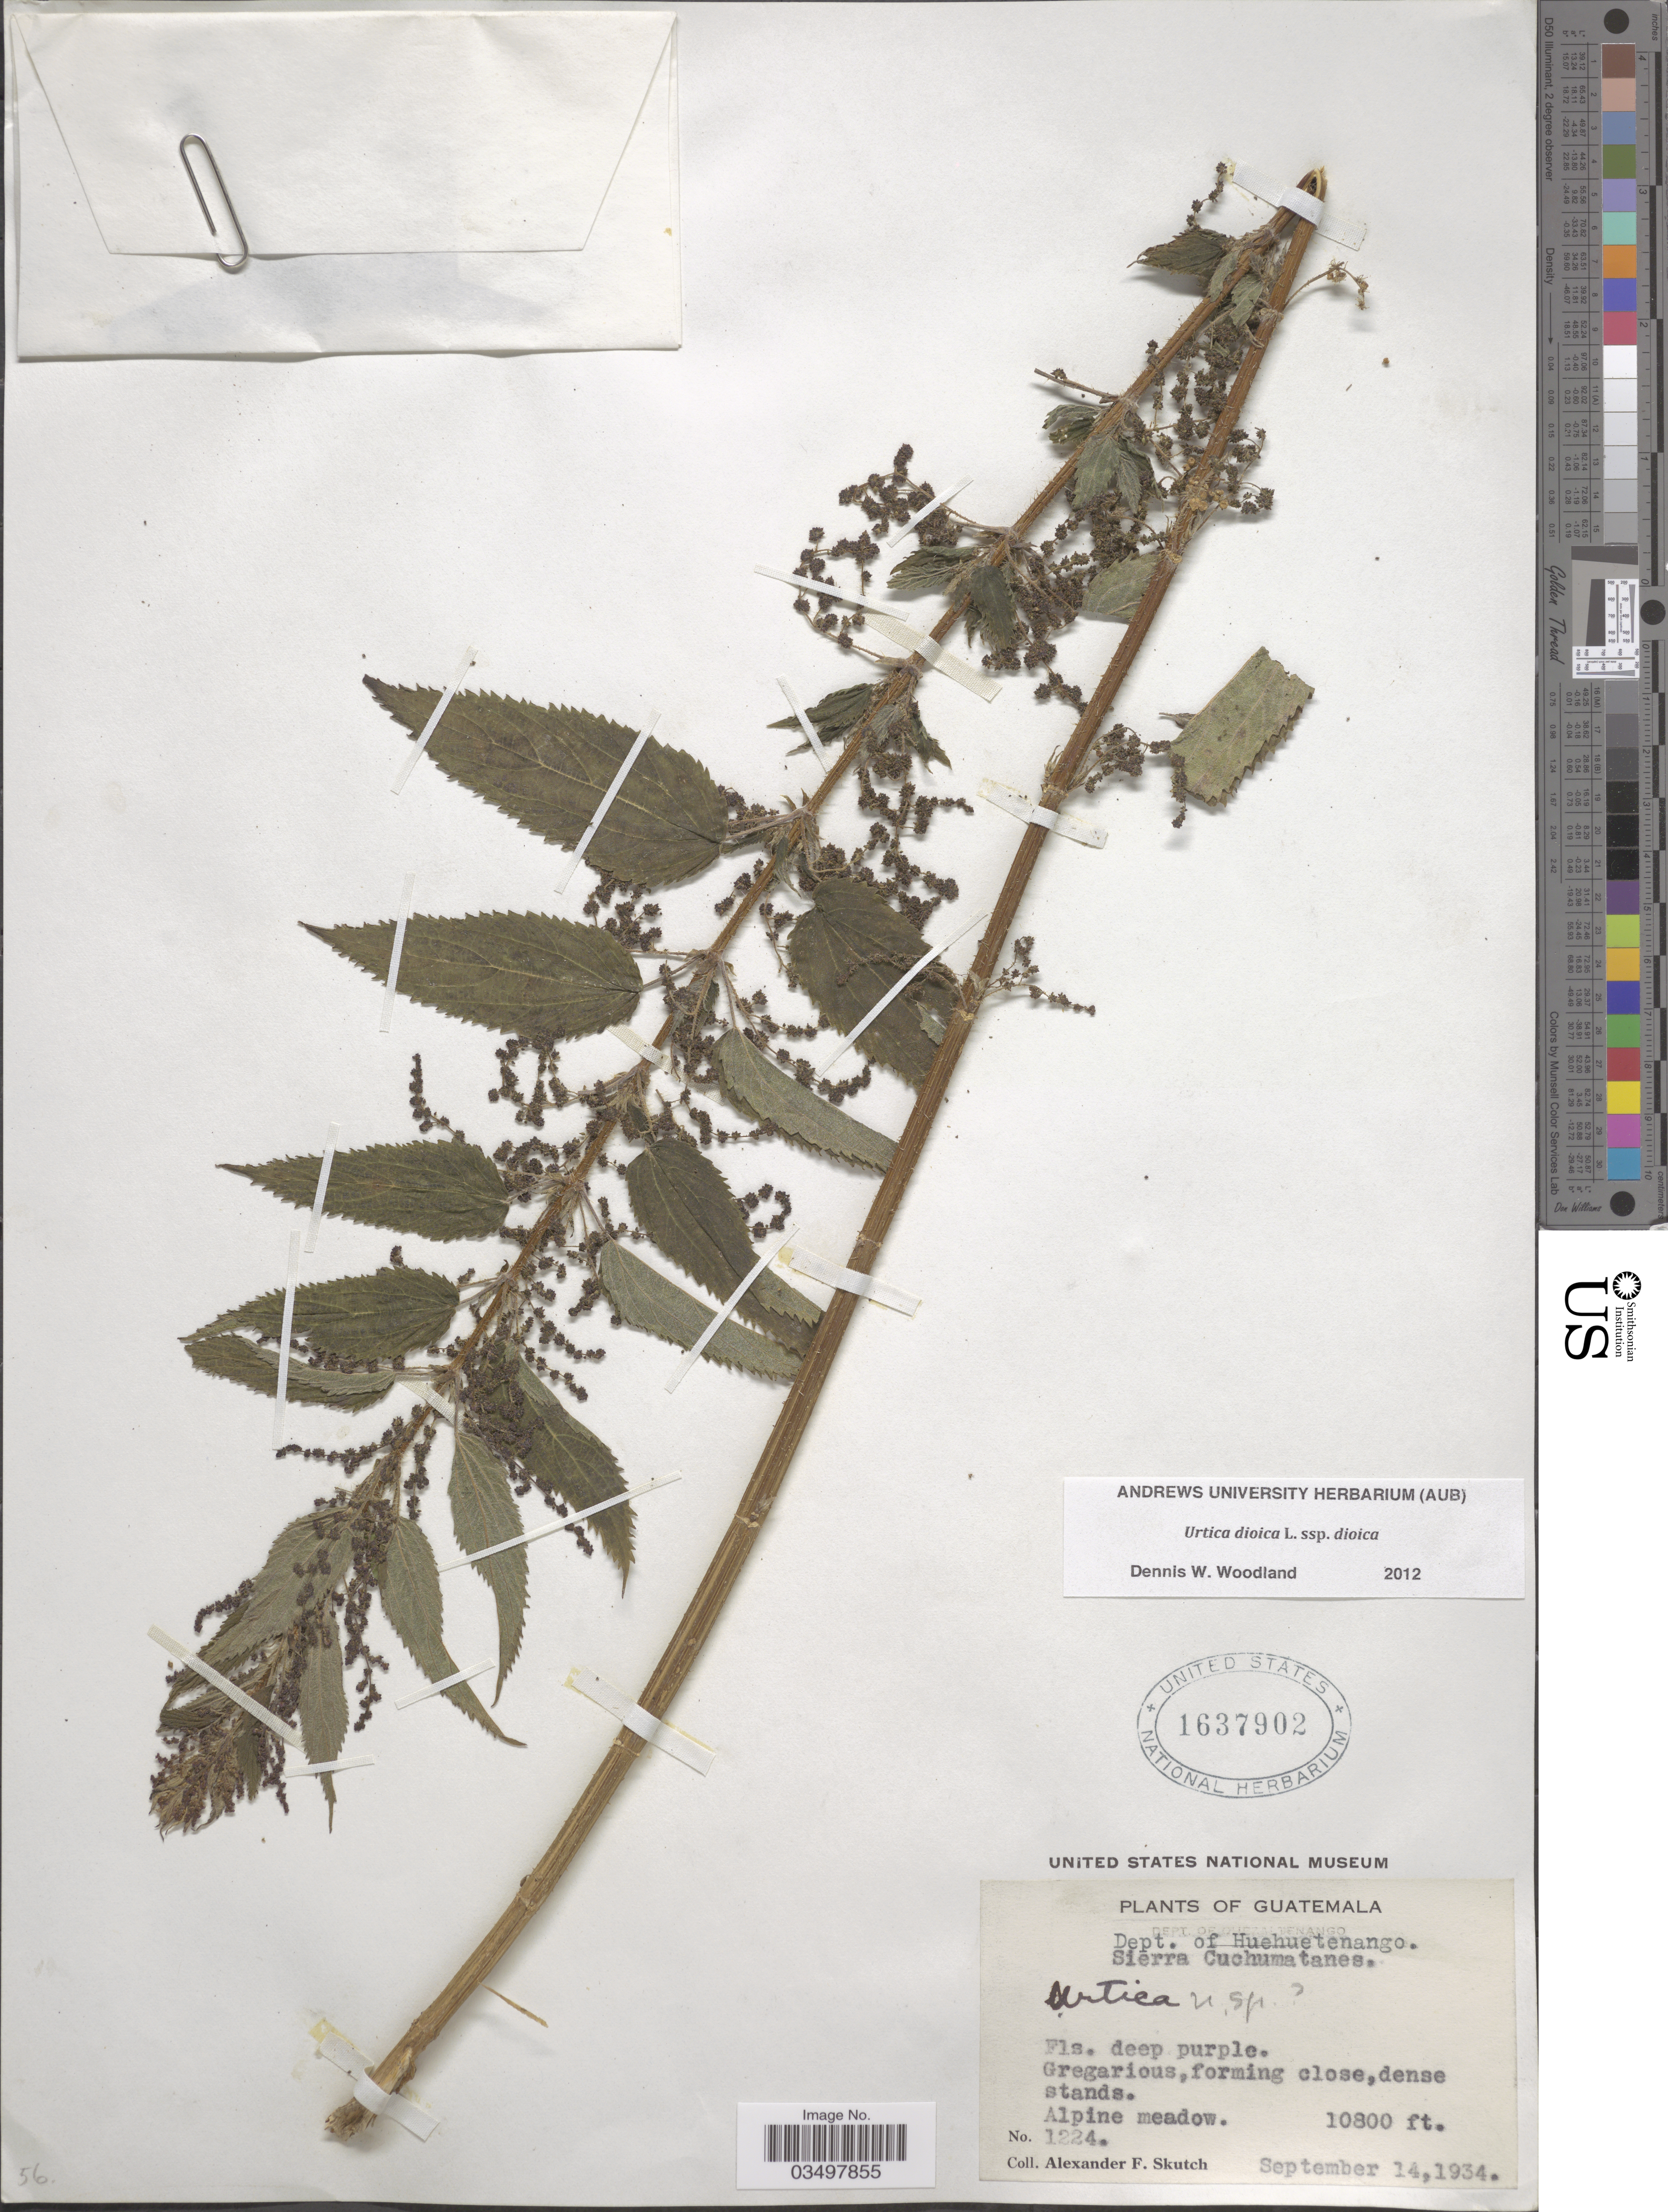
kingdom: Plantae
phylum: Tracheophyta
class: Magnoliopsida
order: Rosales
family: Urticaceae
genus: Urtica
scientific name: Urtica dioica subsp. dioica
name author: L.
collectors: A. F. Skutch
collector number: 1224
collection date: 1934-09-14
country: Guatemala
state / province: Huehuetenango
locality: Dept. of Huehuetenango. Sierra Cuchumatanes. Alpine meadow.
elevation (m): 3292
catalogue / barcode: US 1637902